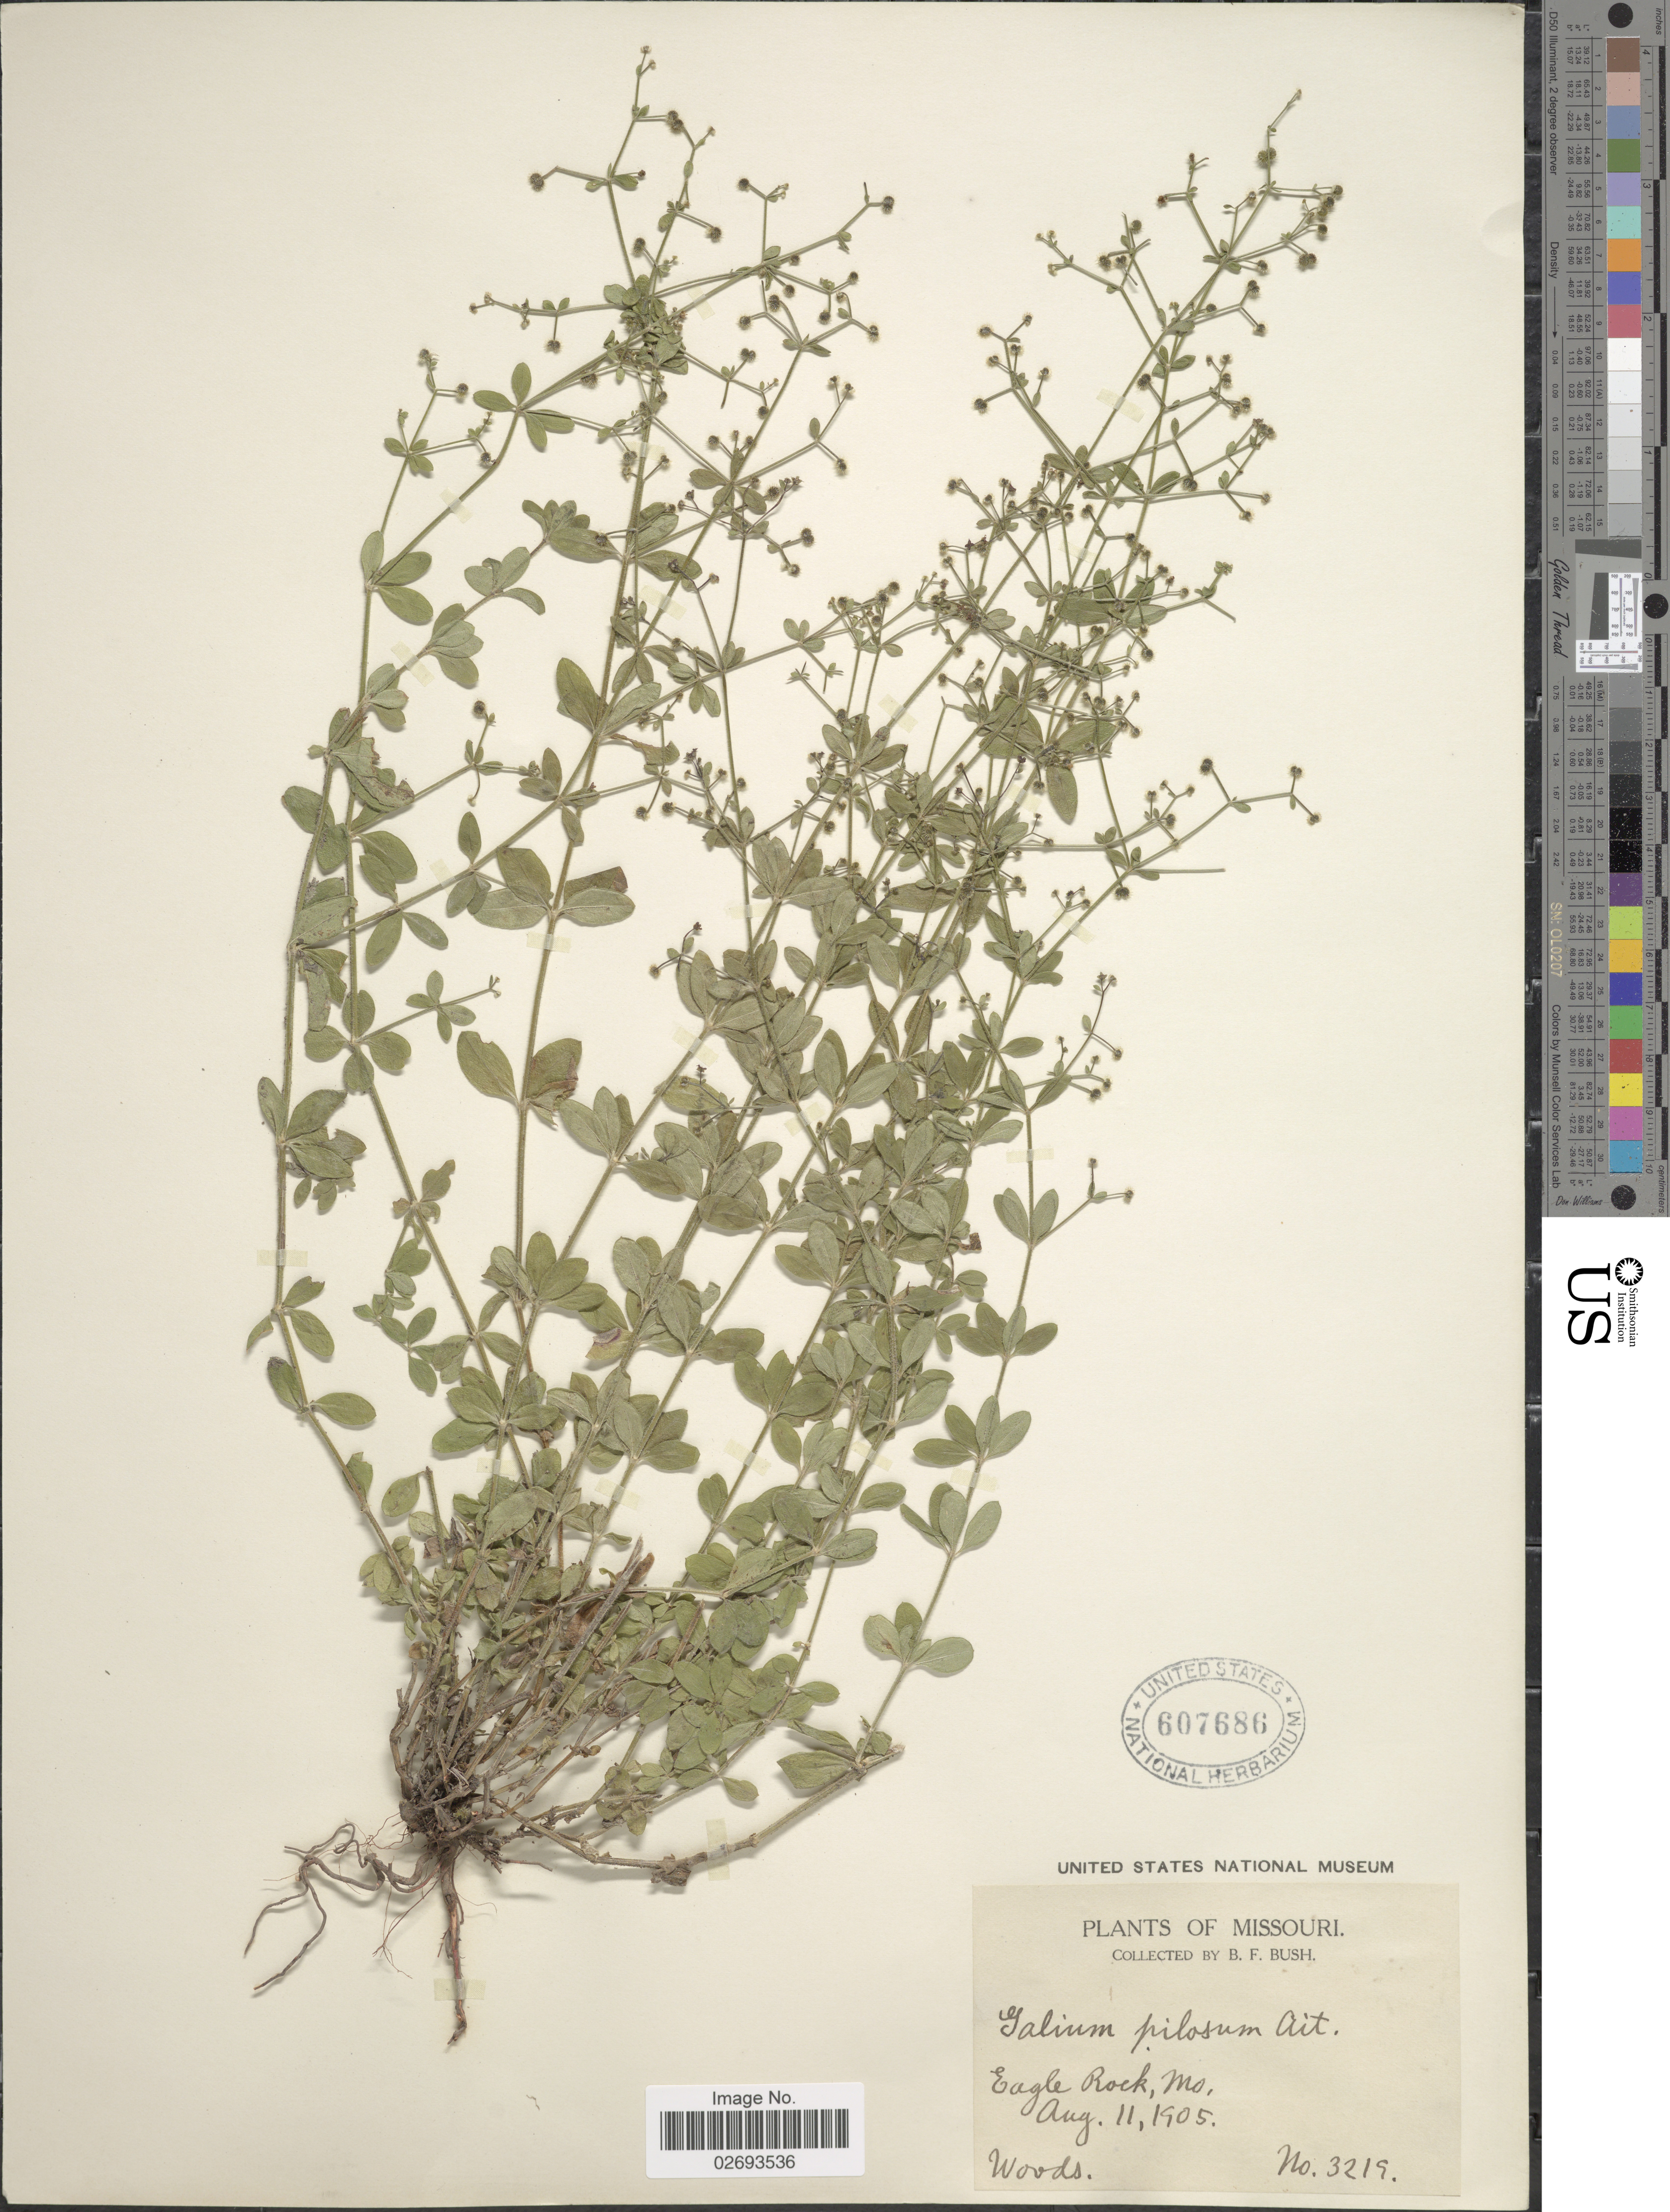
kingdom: Plantae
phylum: Tracheophyta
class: Magnoliopsida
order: Gentianales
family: Rubiaceae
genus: Galium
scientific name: Galium pilosum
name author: Aiton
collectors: B. F. Bush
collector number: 3219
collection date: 1905-08-11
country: United States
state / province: Missouri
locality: Eagle Rock, Mo.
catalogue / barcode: US 607686